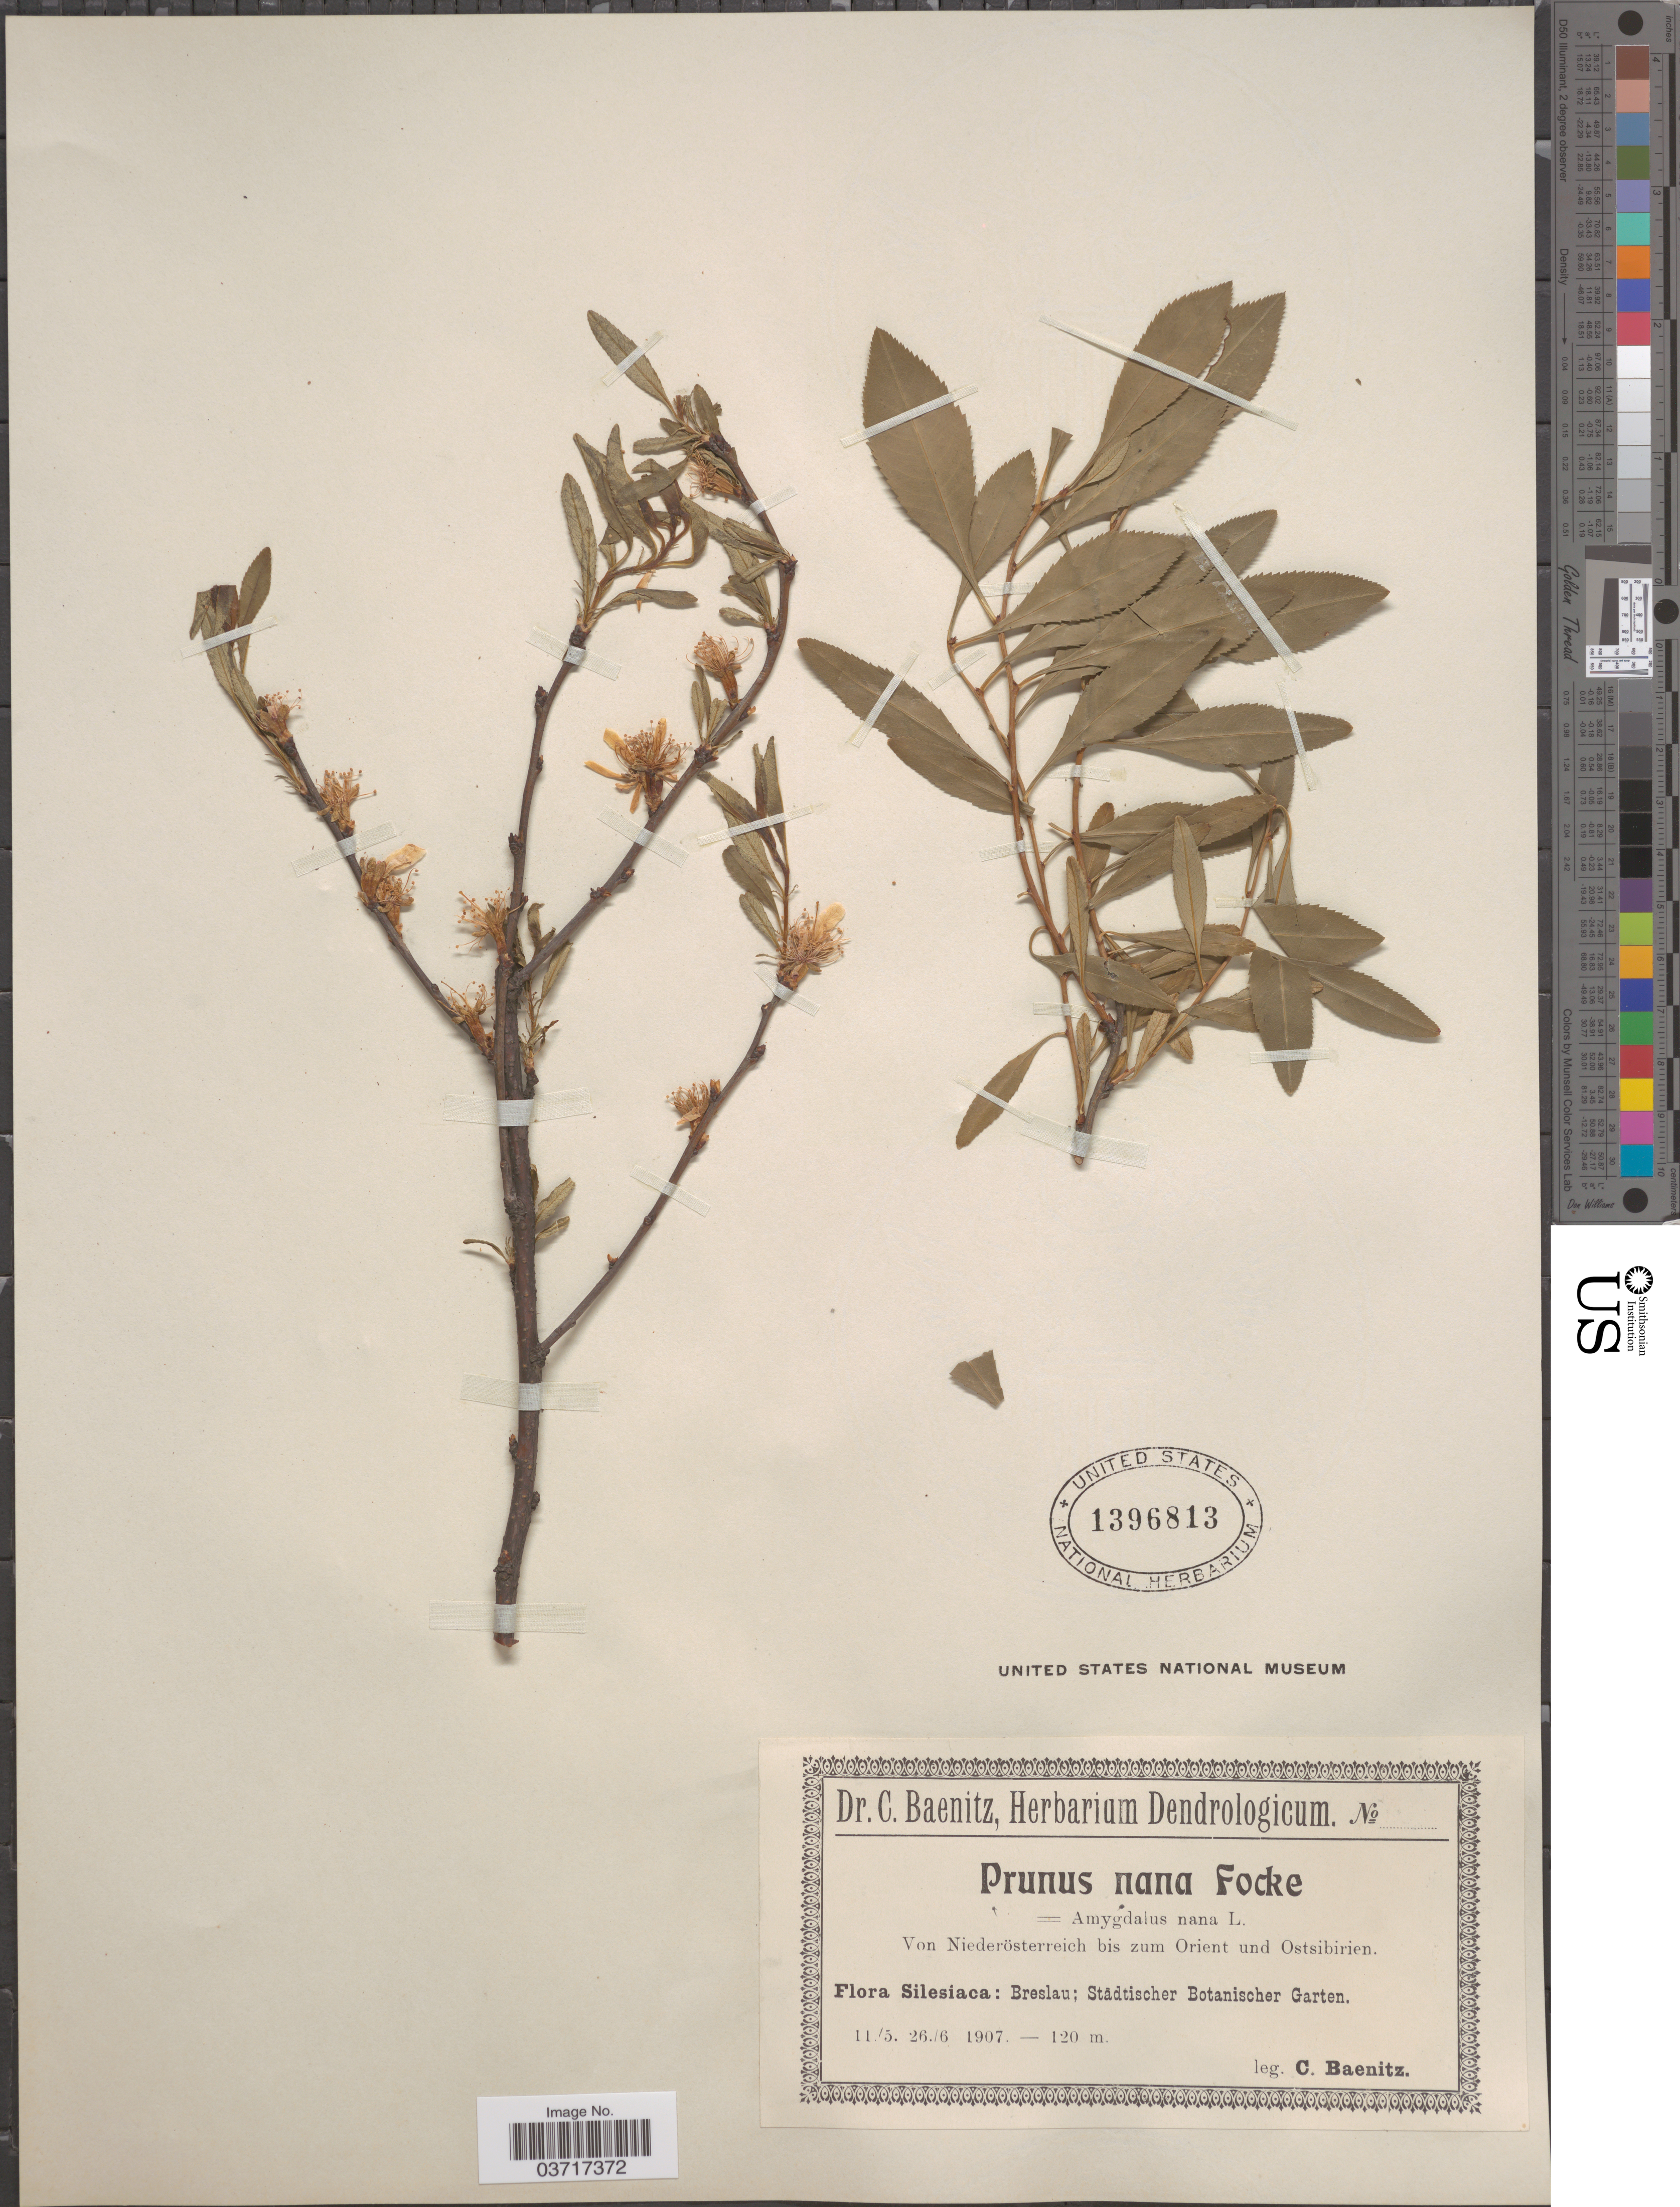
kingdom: Plantae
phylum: Tracheophyta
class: Magnoliopsida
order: Rosales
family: Rosaceae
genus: Prunus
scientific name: Prunus nana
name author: (L.) Stokes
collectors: C. G. Baenitz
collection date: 1907-05-11/1907-06-26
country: Poland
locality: Silesiaca: Breslau; Städtischer Botanischer Garten.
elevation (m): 120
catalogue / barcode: US 1396813